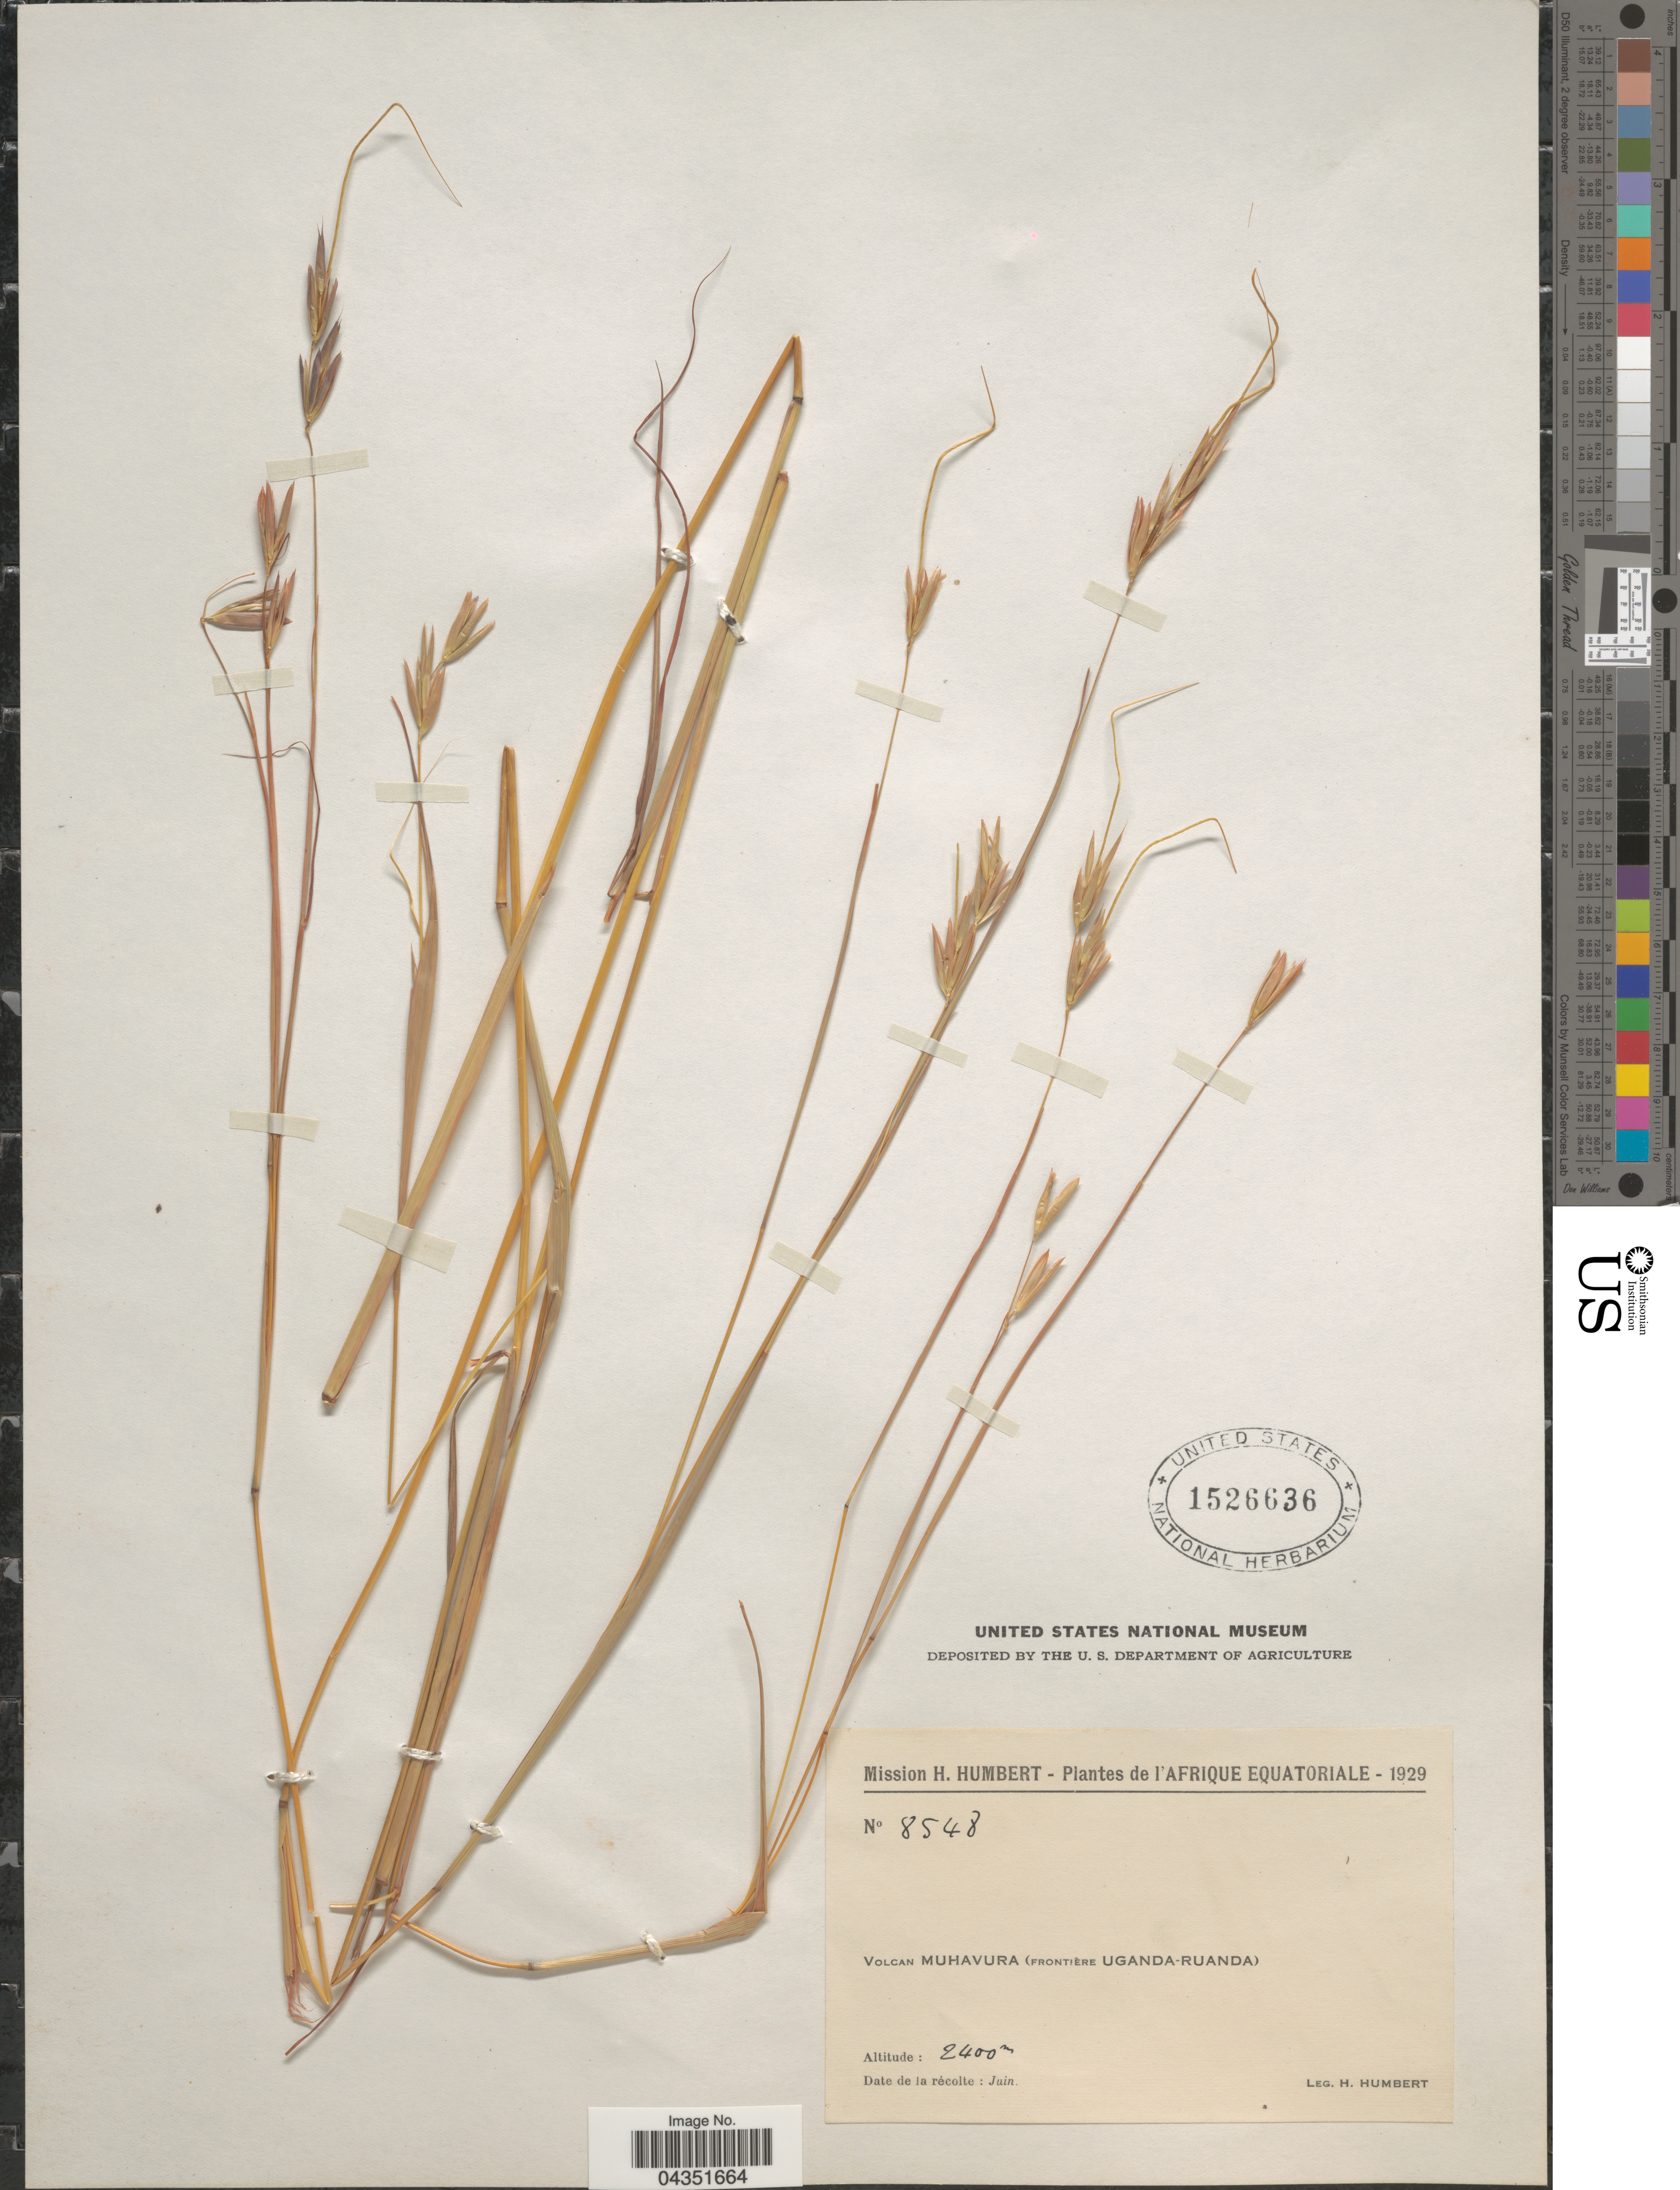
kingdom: Plantae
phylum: Tracheophyta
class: Liliopsida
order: Poales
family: Poaceae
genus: Exotheca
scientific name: Exotheca abyssinica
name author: (Hochst. ex A. Rich.) Andersson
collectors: H. Humbert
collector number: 8548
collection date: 1929-06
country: Uganda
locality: Afrique Equatoriale- 1929. Volcan Muhavura (Frontière Uganda-Ruanda).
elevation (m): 2400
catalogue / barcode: US 1526636